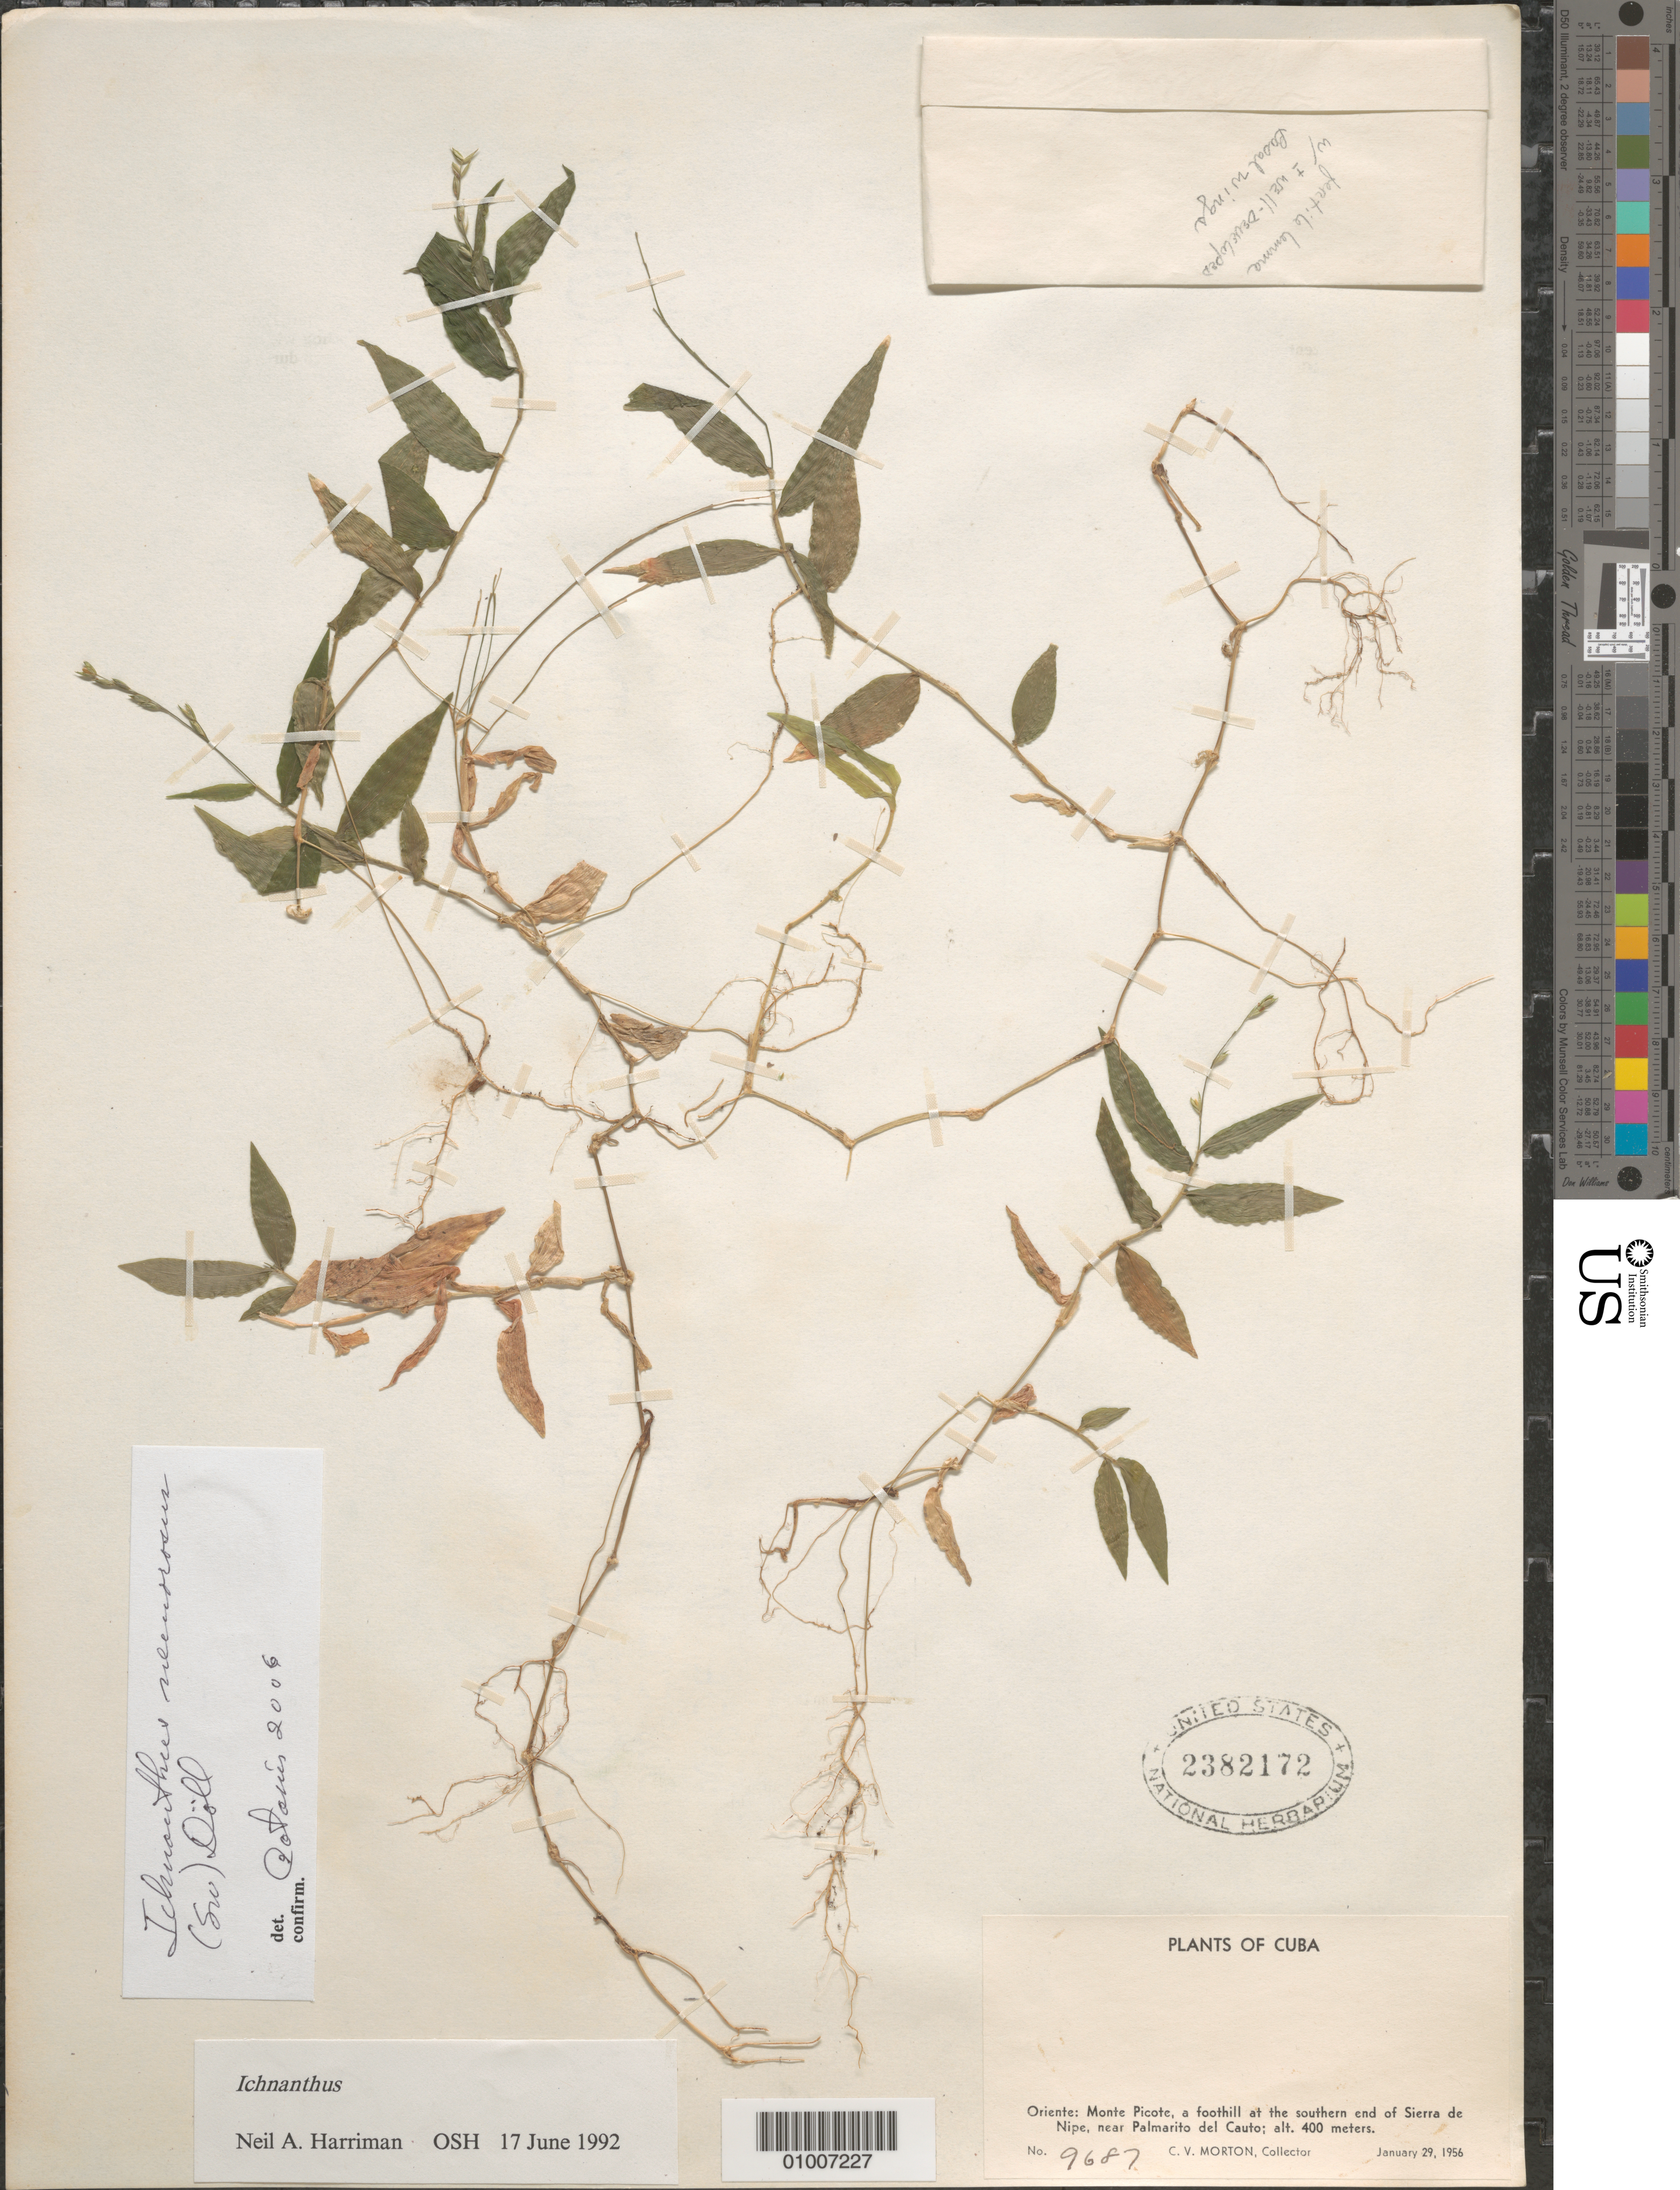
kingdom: Plantae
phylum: Tracheophyta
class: Liliopsida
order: Poales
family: Poaceae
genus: Ichnanthus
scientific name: Ichnanthus nemorosus var. nemorosus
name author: (Sw.) Döll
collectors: C. V. Morton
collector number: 9687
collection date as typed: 29 Jan 1956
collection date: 1956-01-29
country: Cuba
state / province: Holguín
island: Cuba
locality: Oriente, monte Picote, a foothill at the southern end of Sierra de Nipe, near Palmarito del Cauto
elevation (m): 400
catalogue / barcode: US 2382172